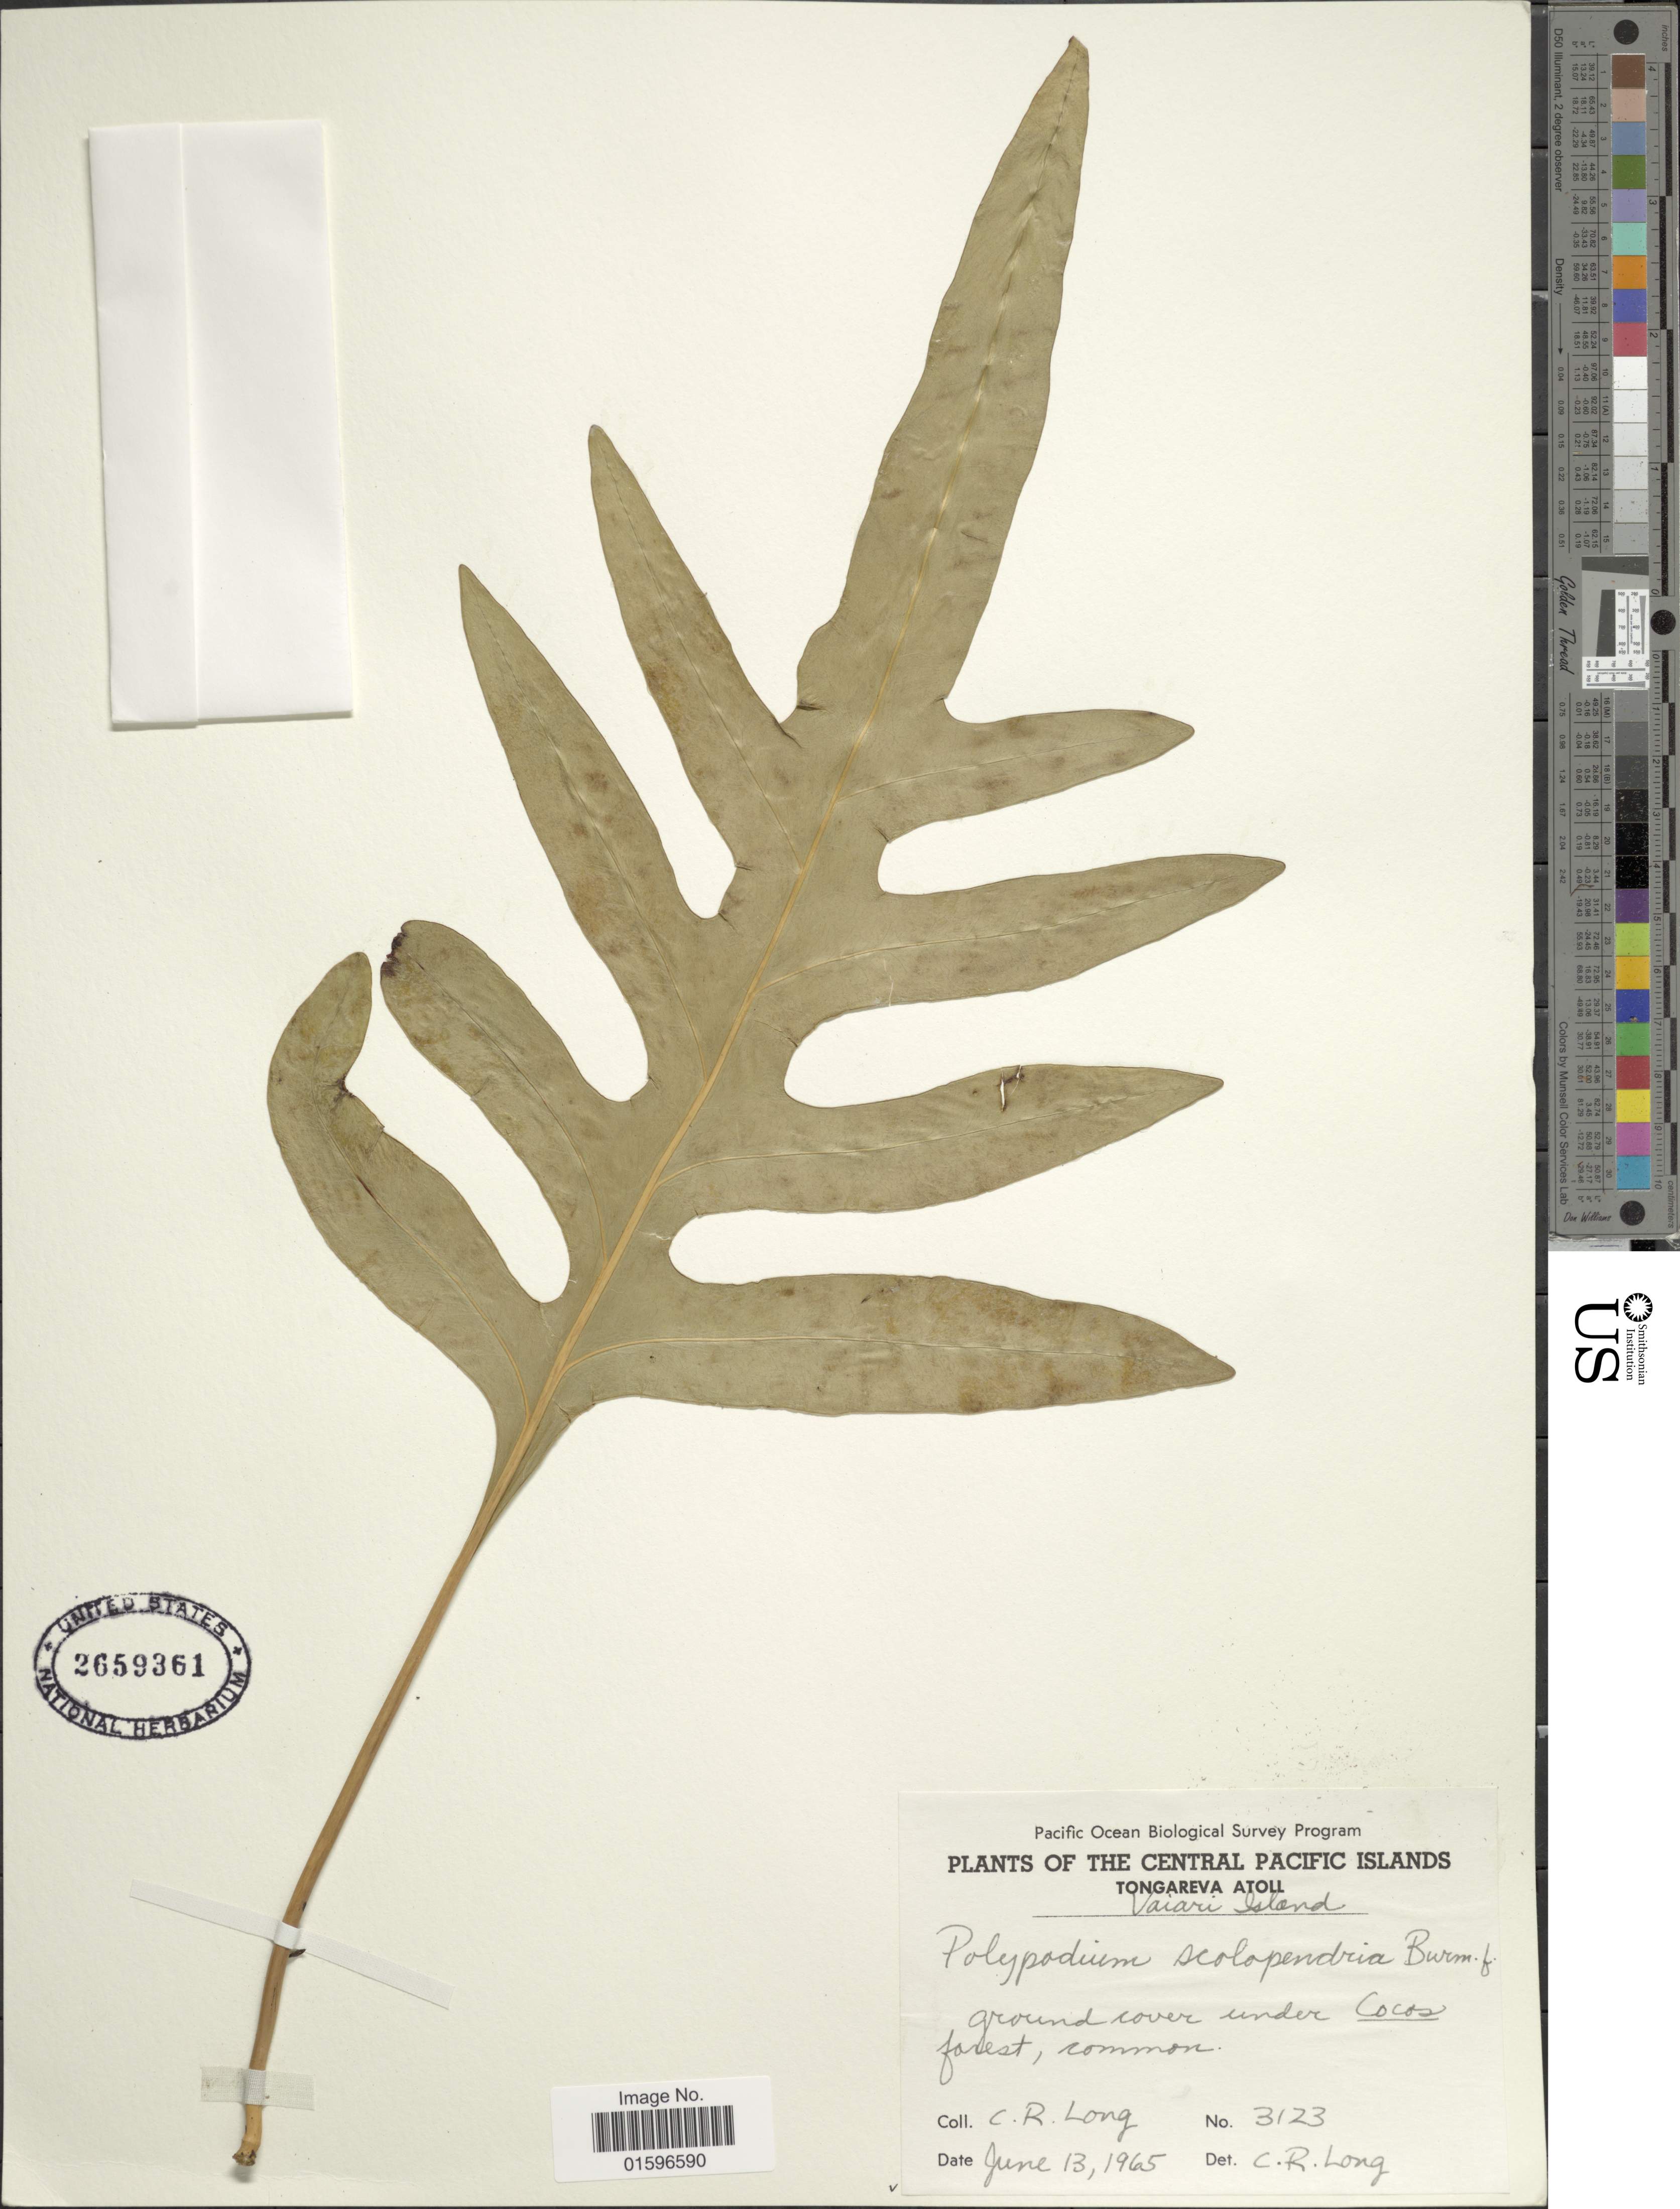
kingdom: Plantae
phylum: Tracheophyta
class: Polypodiopsida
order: Polypodiales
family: Polypodiaceae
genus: Polypodium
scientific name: Polypodium scolopendria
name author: Burm. f.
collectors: C. R. Long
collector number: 3123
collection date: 1965-06-13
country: Kiribati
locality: Central Pacific Islands, Tongareva Atoll, Vaiari Island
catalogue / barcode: US 2659361